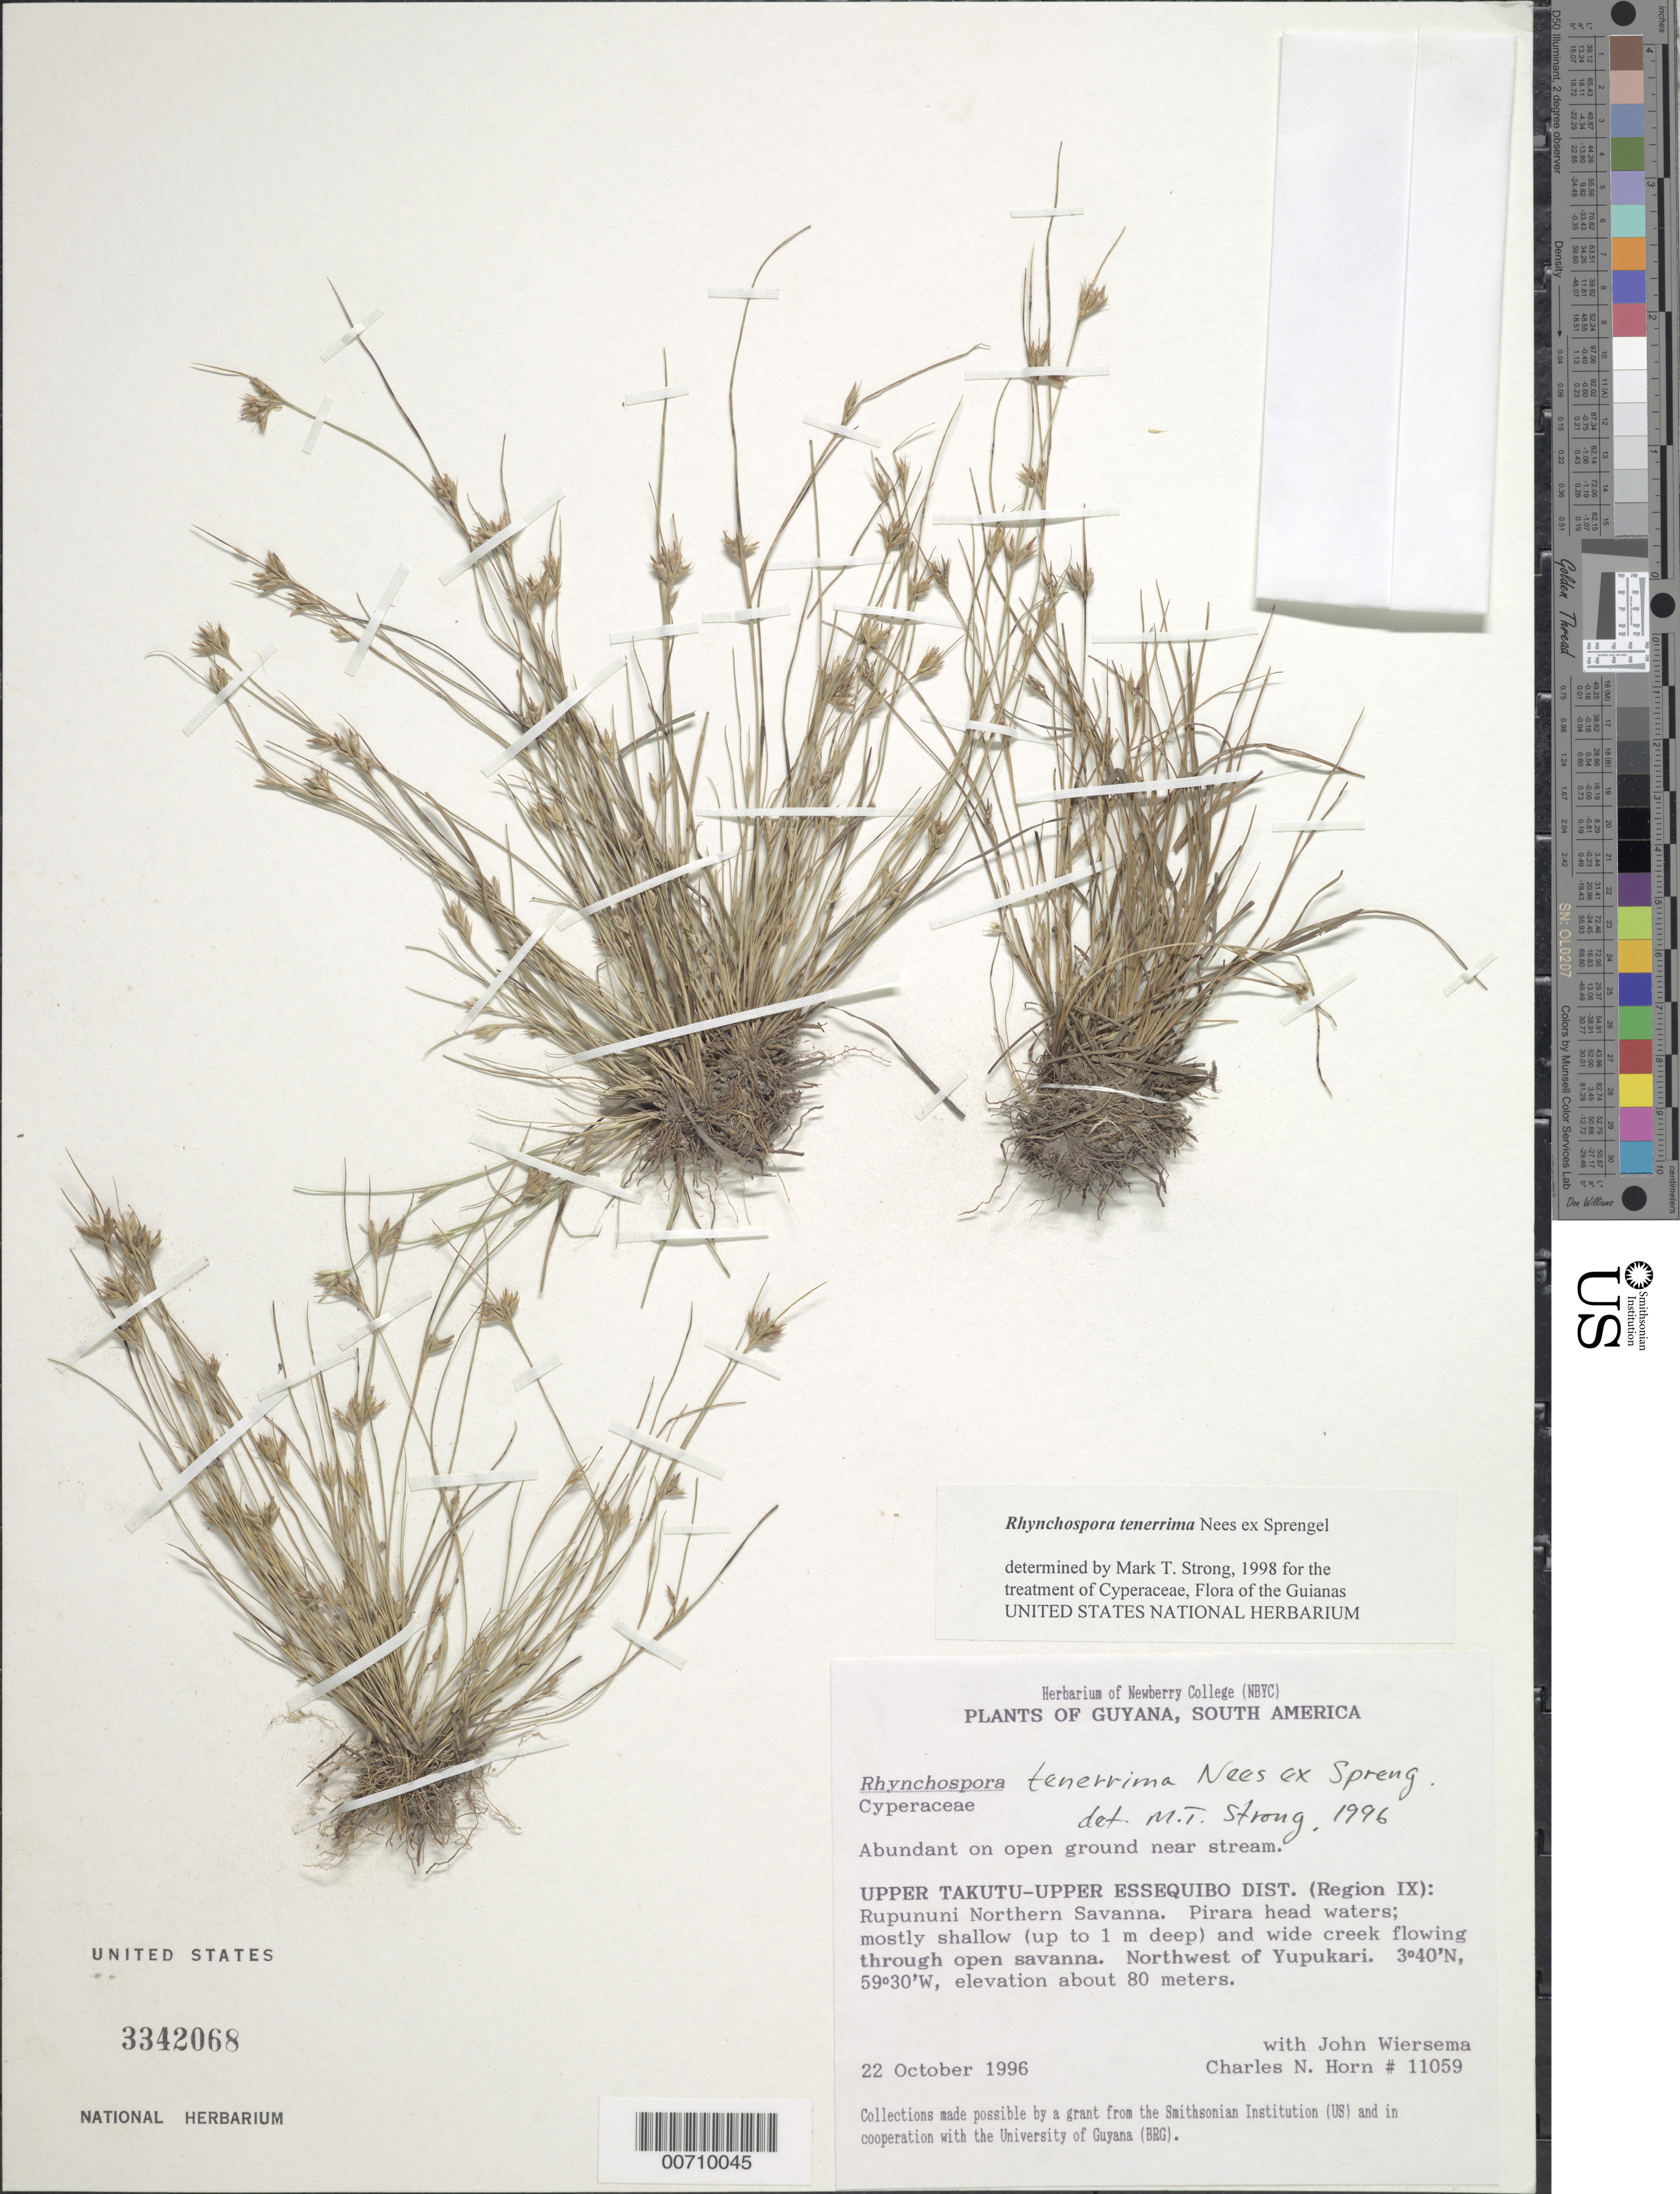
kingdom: Plantae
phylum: Tracheophyta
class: Liliopsida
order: Poales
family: Cyperaceae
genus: Rhynchospora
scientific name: Rhynchospora tenerrima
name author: Nees ex Spreng.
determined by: Strong, M. T., (US), Smithsonian Institution - National Museum of Natural History (UNITED STATES)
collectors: C. N. Horn & J. H. Wiersema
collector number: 11059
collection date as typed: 22-Oct-96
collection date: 1996-10-22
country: Guyana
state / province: U. Takutu-U. Essequibo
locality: Rupununi Northern Savanna, Pirara headwaters; NW of Yupukari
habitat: Mostly shallow (up to 1 m deep) and wide creek flowing through open savanna, open ground near stream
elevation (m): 80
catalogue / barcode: US 3342068